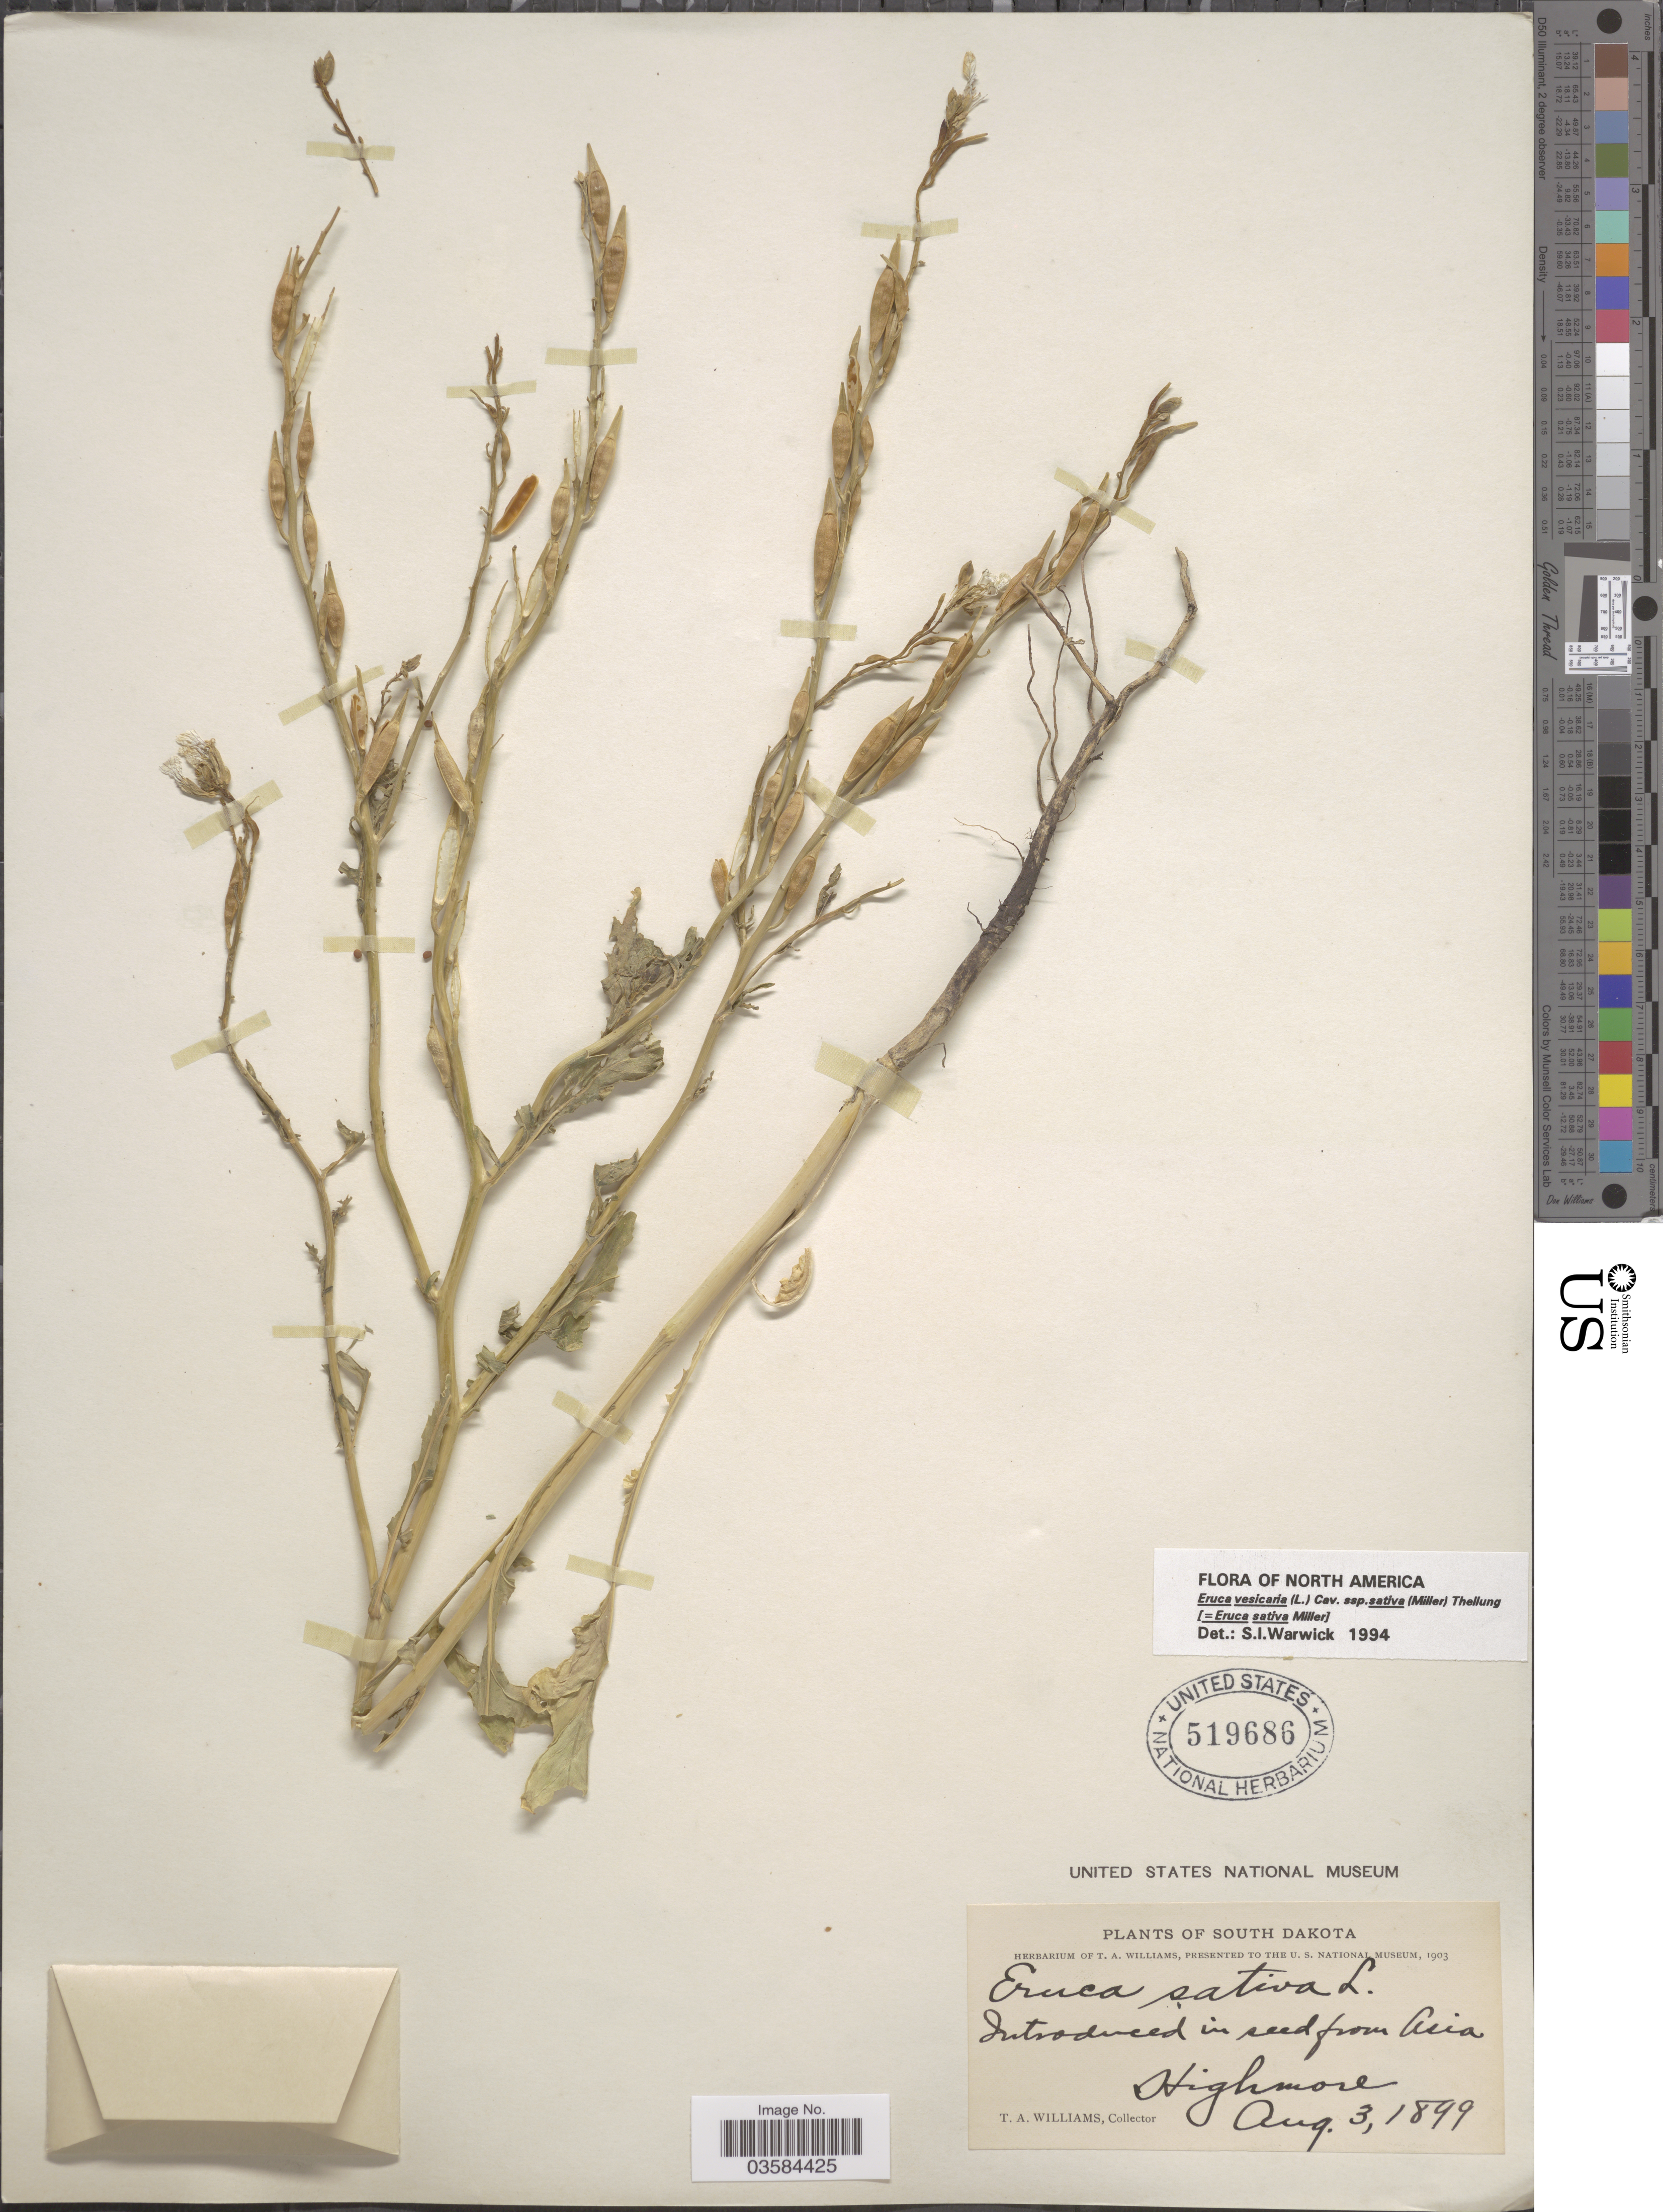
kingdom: Plantae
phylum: Tracheophyta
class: Magnoliopsida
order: Brassicales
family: Brassicaceae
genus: Eruca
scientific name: Eruca sativa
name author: Mill.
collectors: T. Williams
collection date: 1899-08-03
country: United States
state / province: South Dakota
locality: Highmore.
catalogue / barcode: US 519686